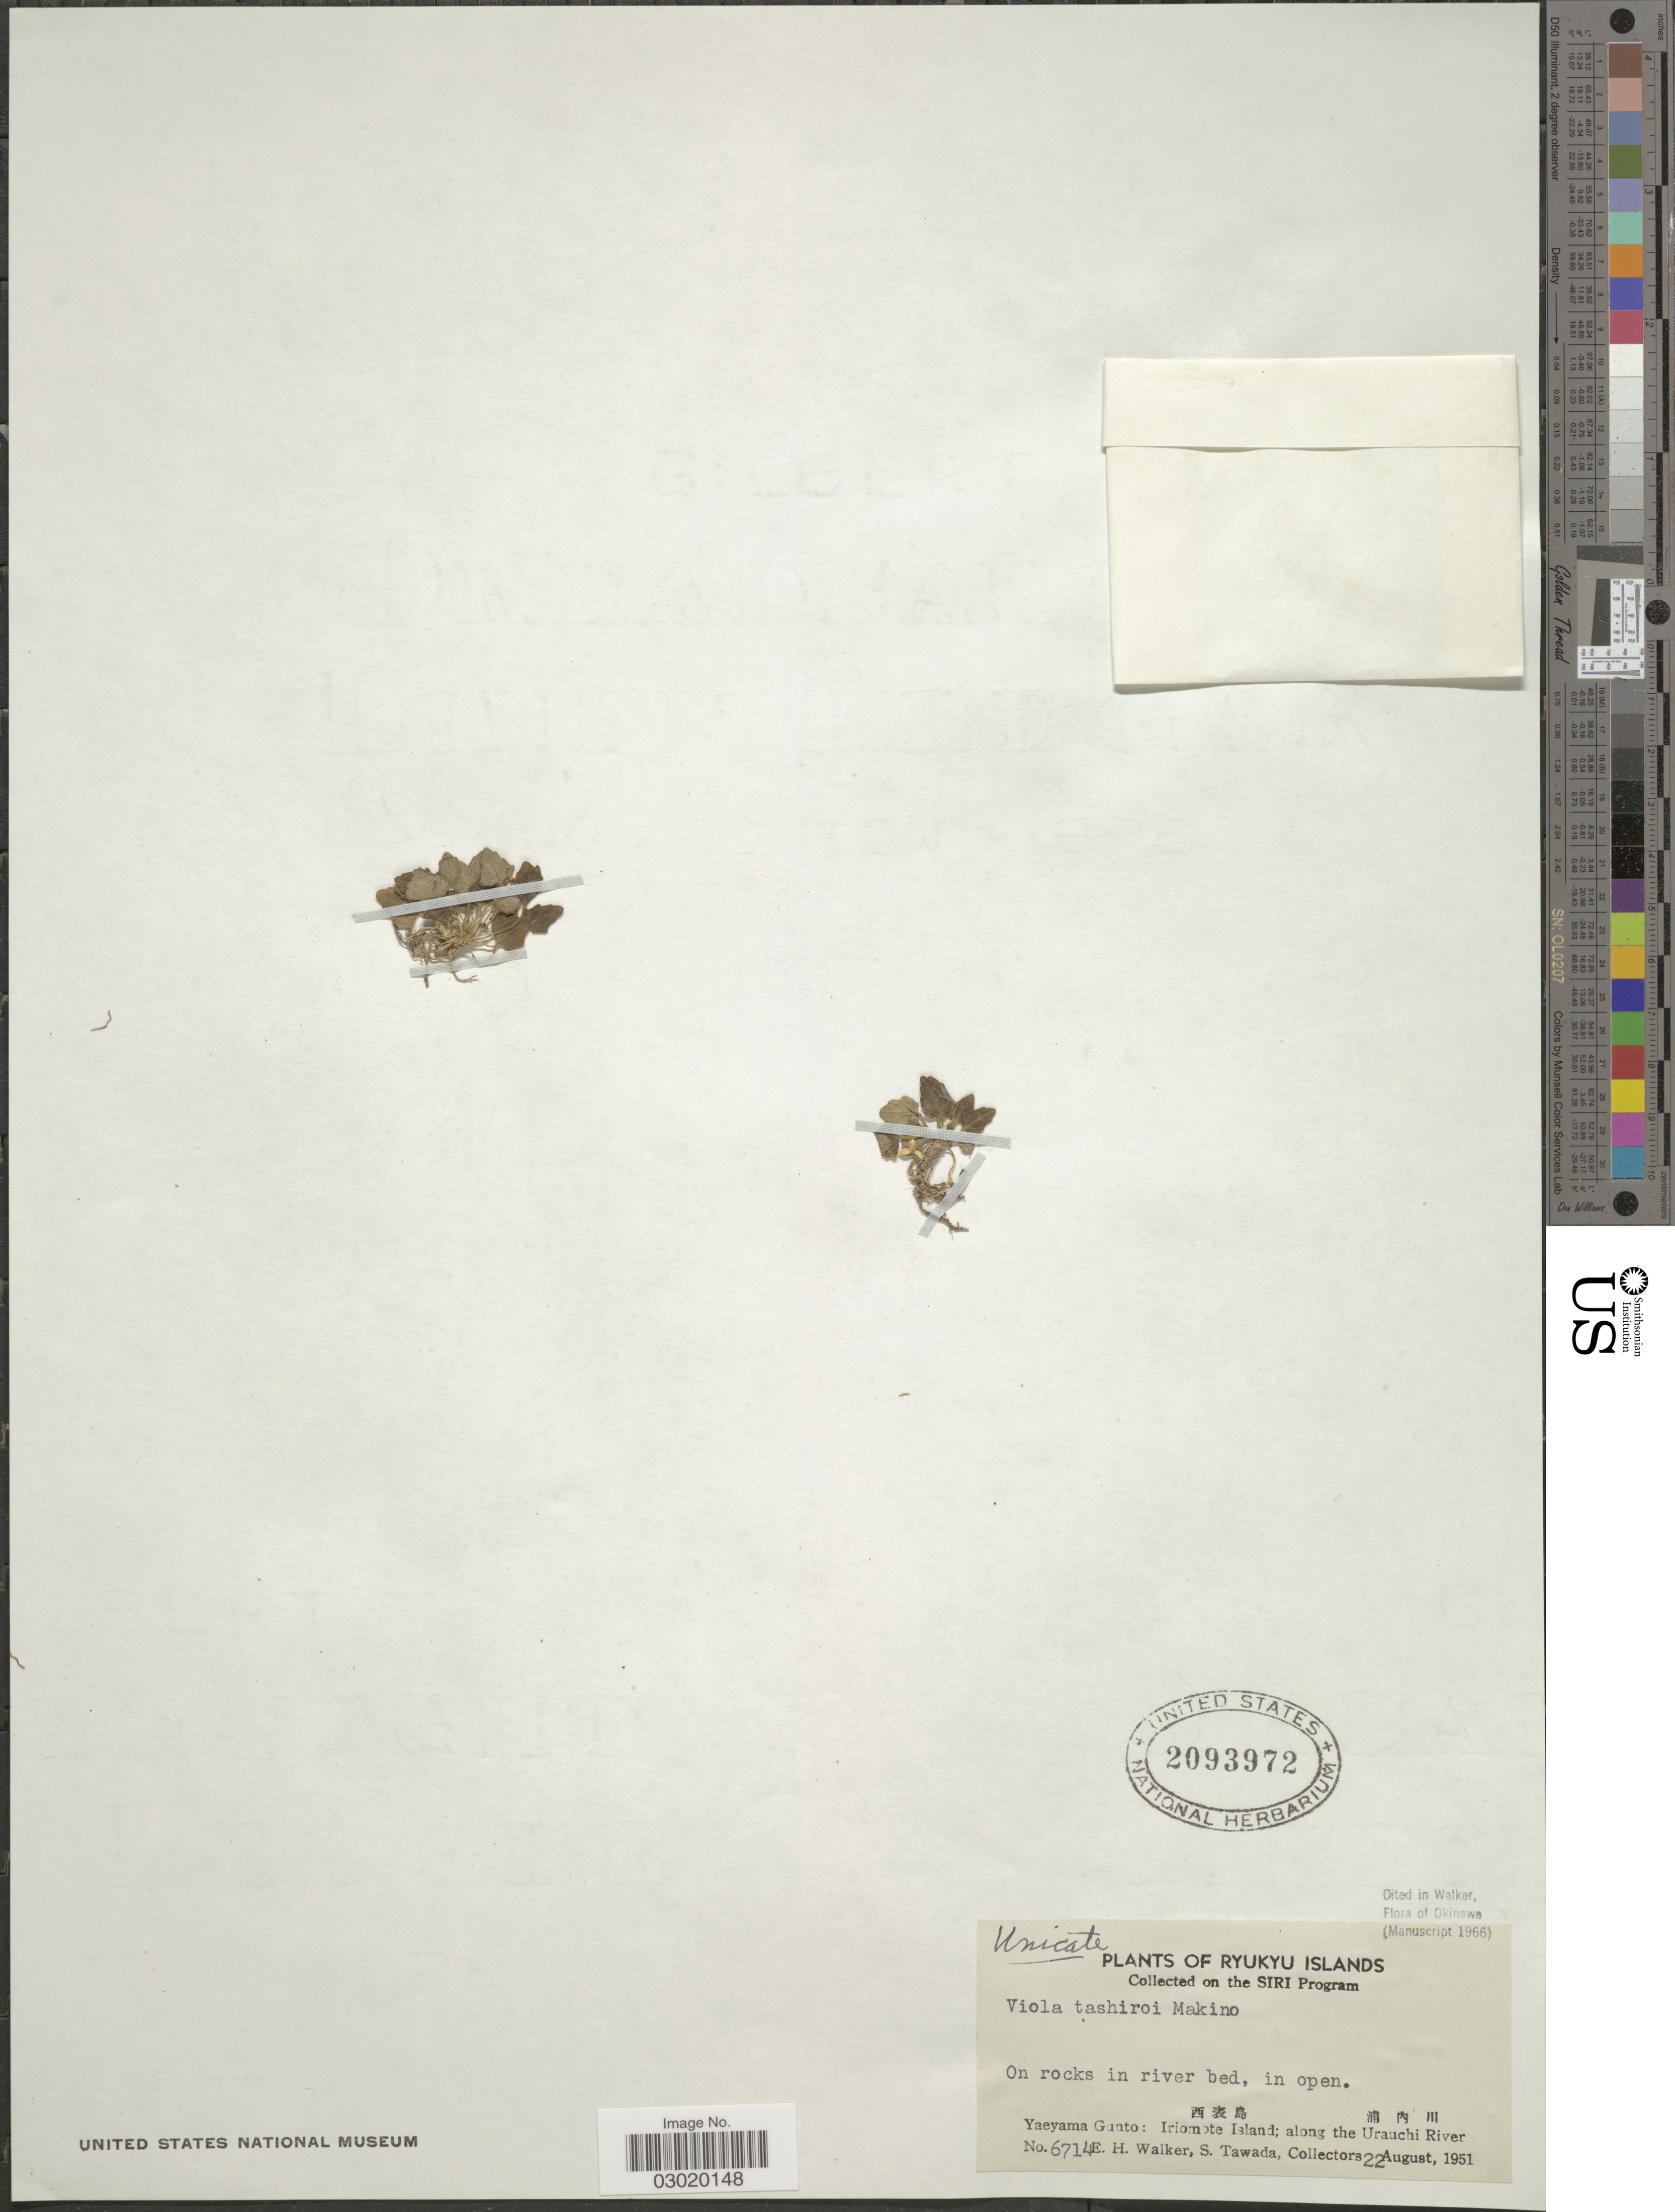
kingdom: Plantae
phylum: Tracheophyta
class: Magnoliopsida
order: Malpighiales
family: Violaceae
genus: Viola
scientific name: Viola tashiroi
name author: Makino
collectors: E. H. Walker & S. Tawada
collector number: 6714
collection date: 1951-08-22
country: Japan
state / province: Okinawa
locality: Ryukyu Islands, On rocks in river bed, in open, Yaeyama Gunto: Iriomote Island; along the Urauchi River.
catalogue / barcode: US 2093972